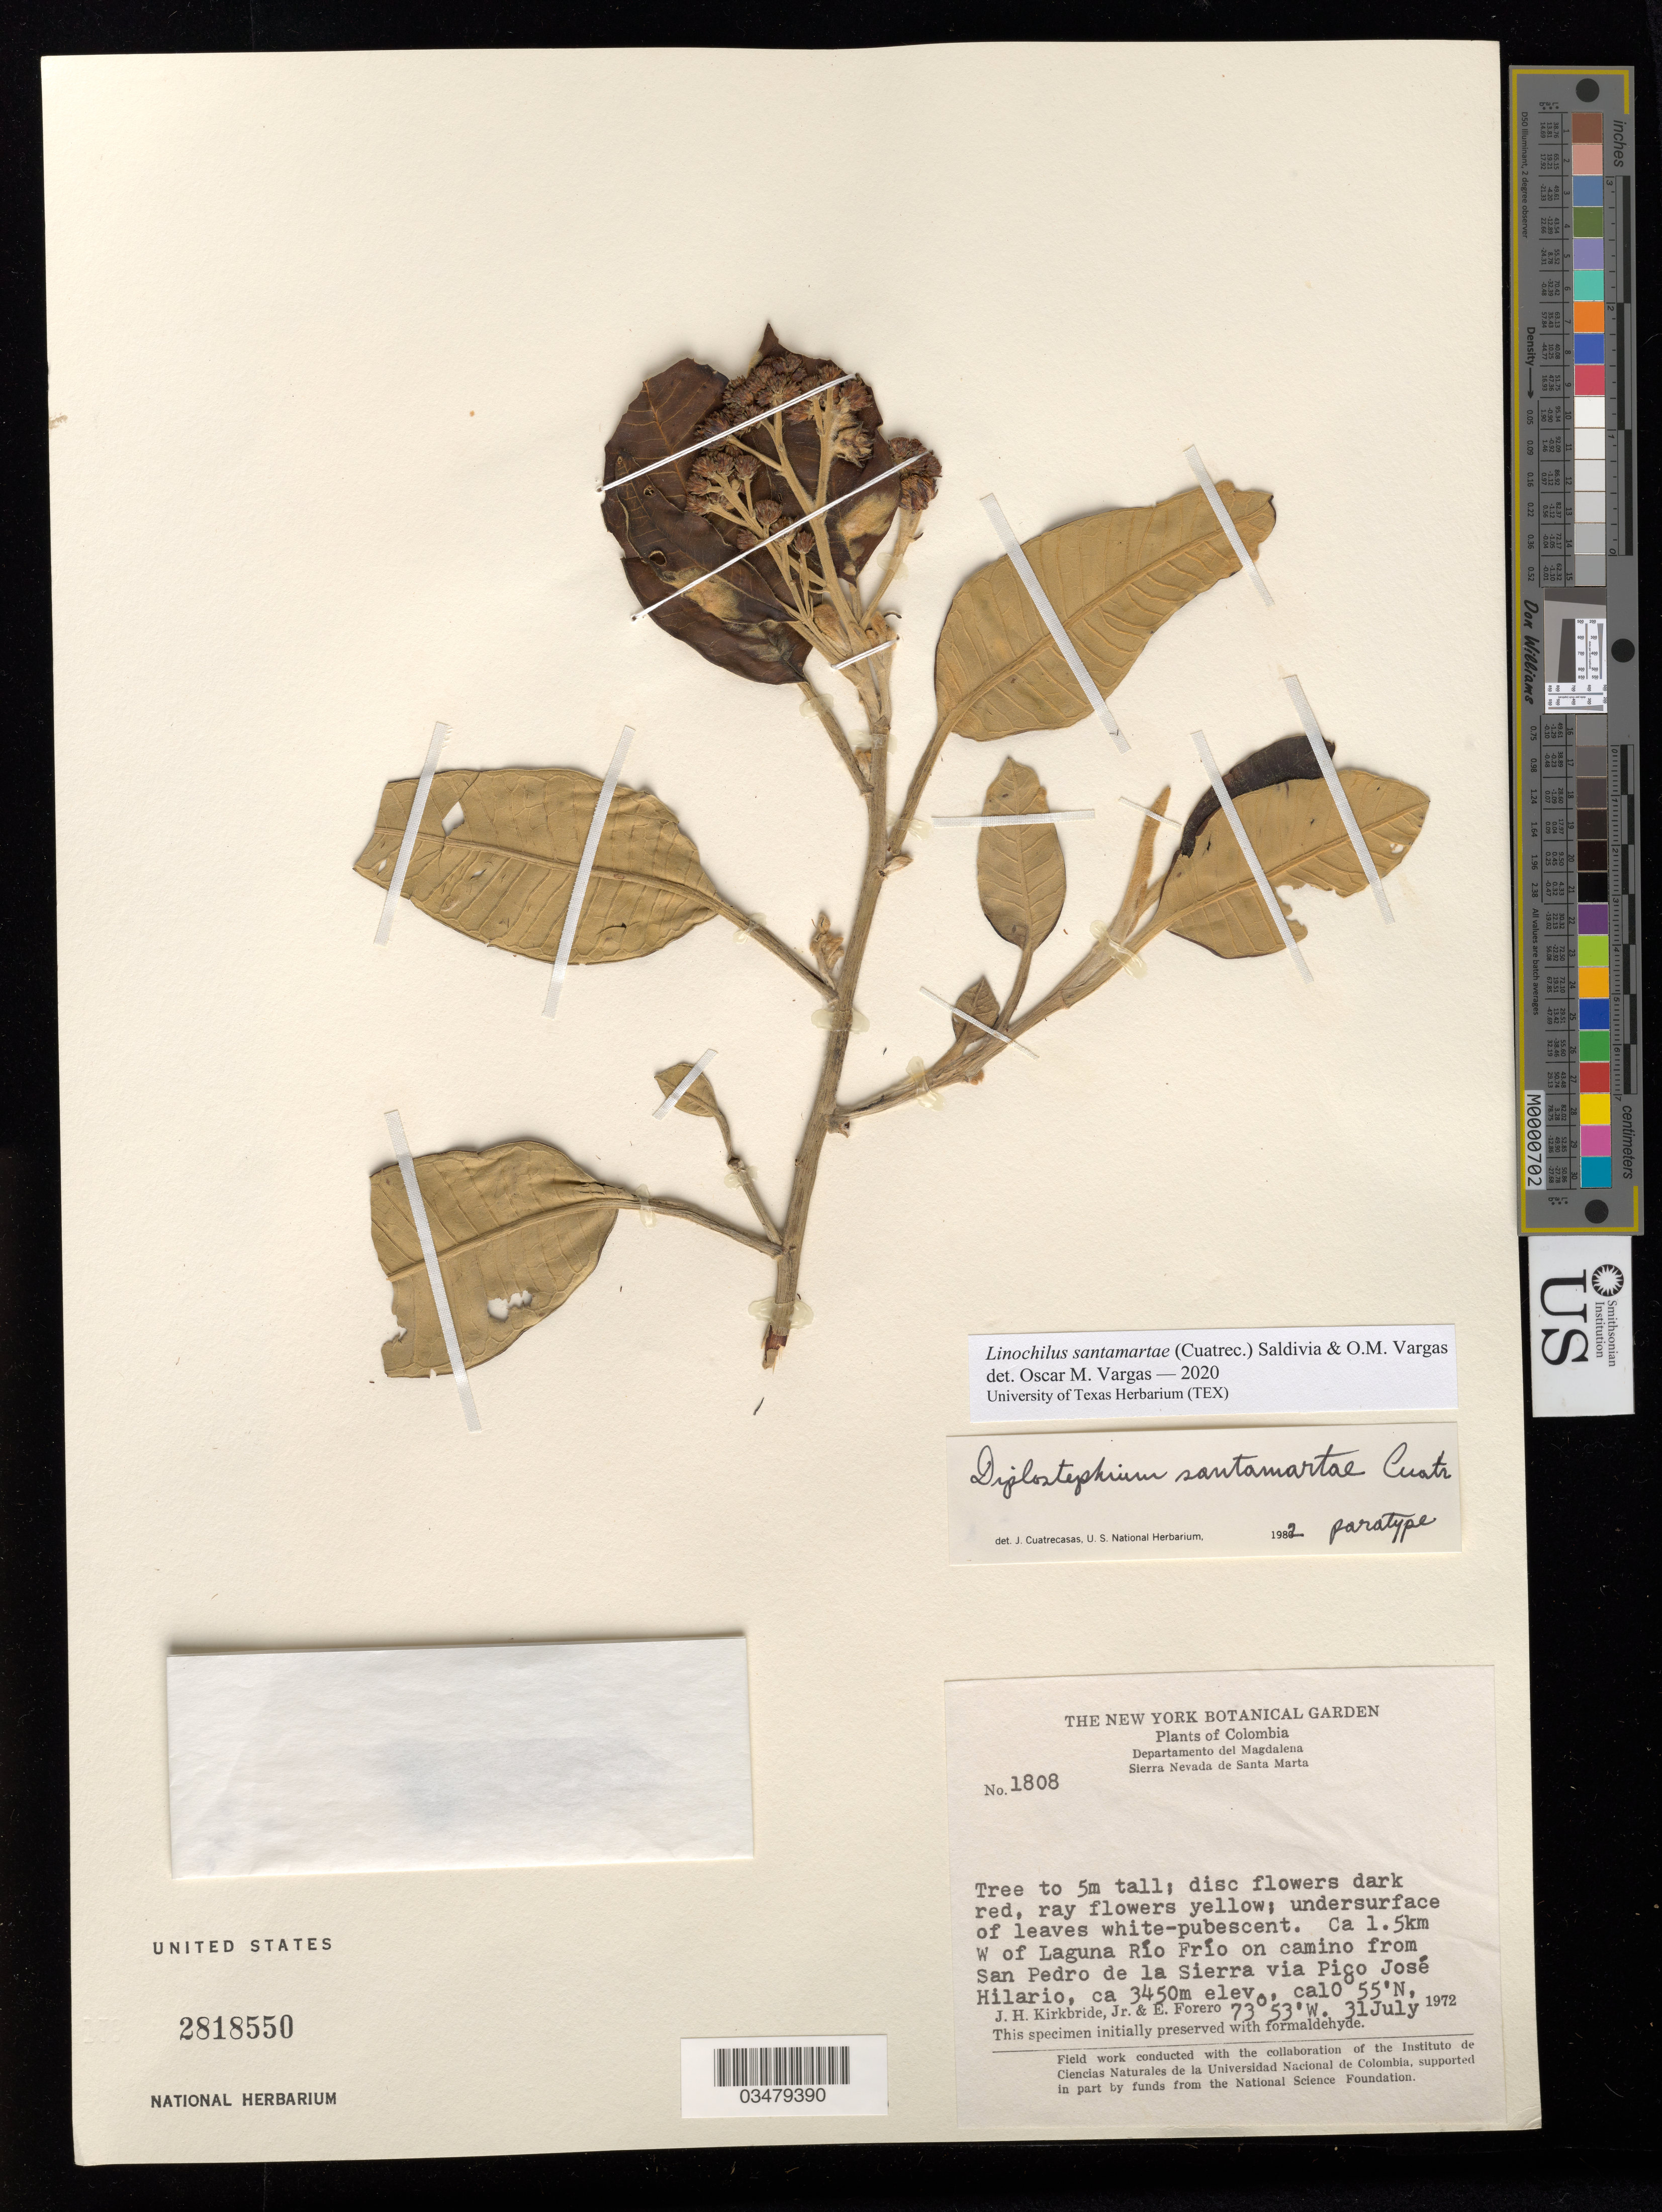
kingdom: Plantae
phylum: Tracheophyta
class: Magnoliopsida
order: Asterales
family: Asteraceae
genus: Linochilus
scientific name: Linochilus santamartae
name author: (Cuatrec.) Saldivia & O.M. Vargas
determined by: Vargas, Oscar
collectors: J. H. Kirkbride & E. Forero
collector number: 1808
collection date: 1972-07-31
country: Colombia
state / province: Magdalena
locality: Sierra Nevada de Santa Marta. Ca 1.5km W of Laguna Río Frío on camino from San Pedro de la Sierra via Pico José Hilario.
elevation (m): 3450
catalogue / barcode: US 2818550